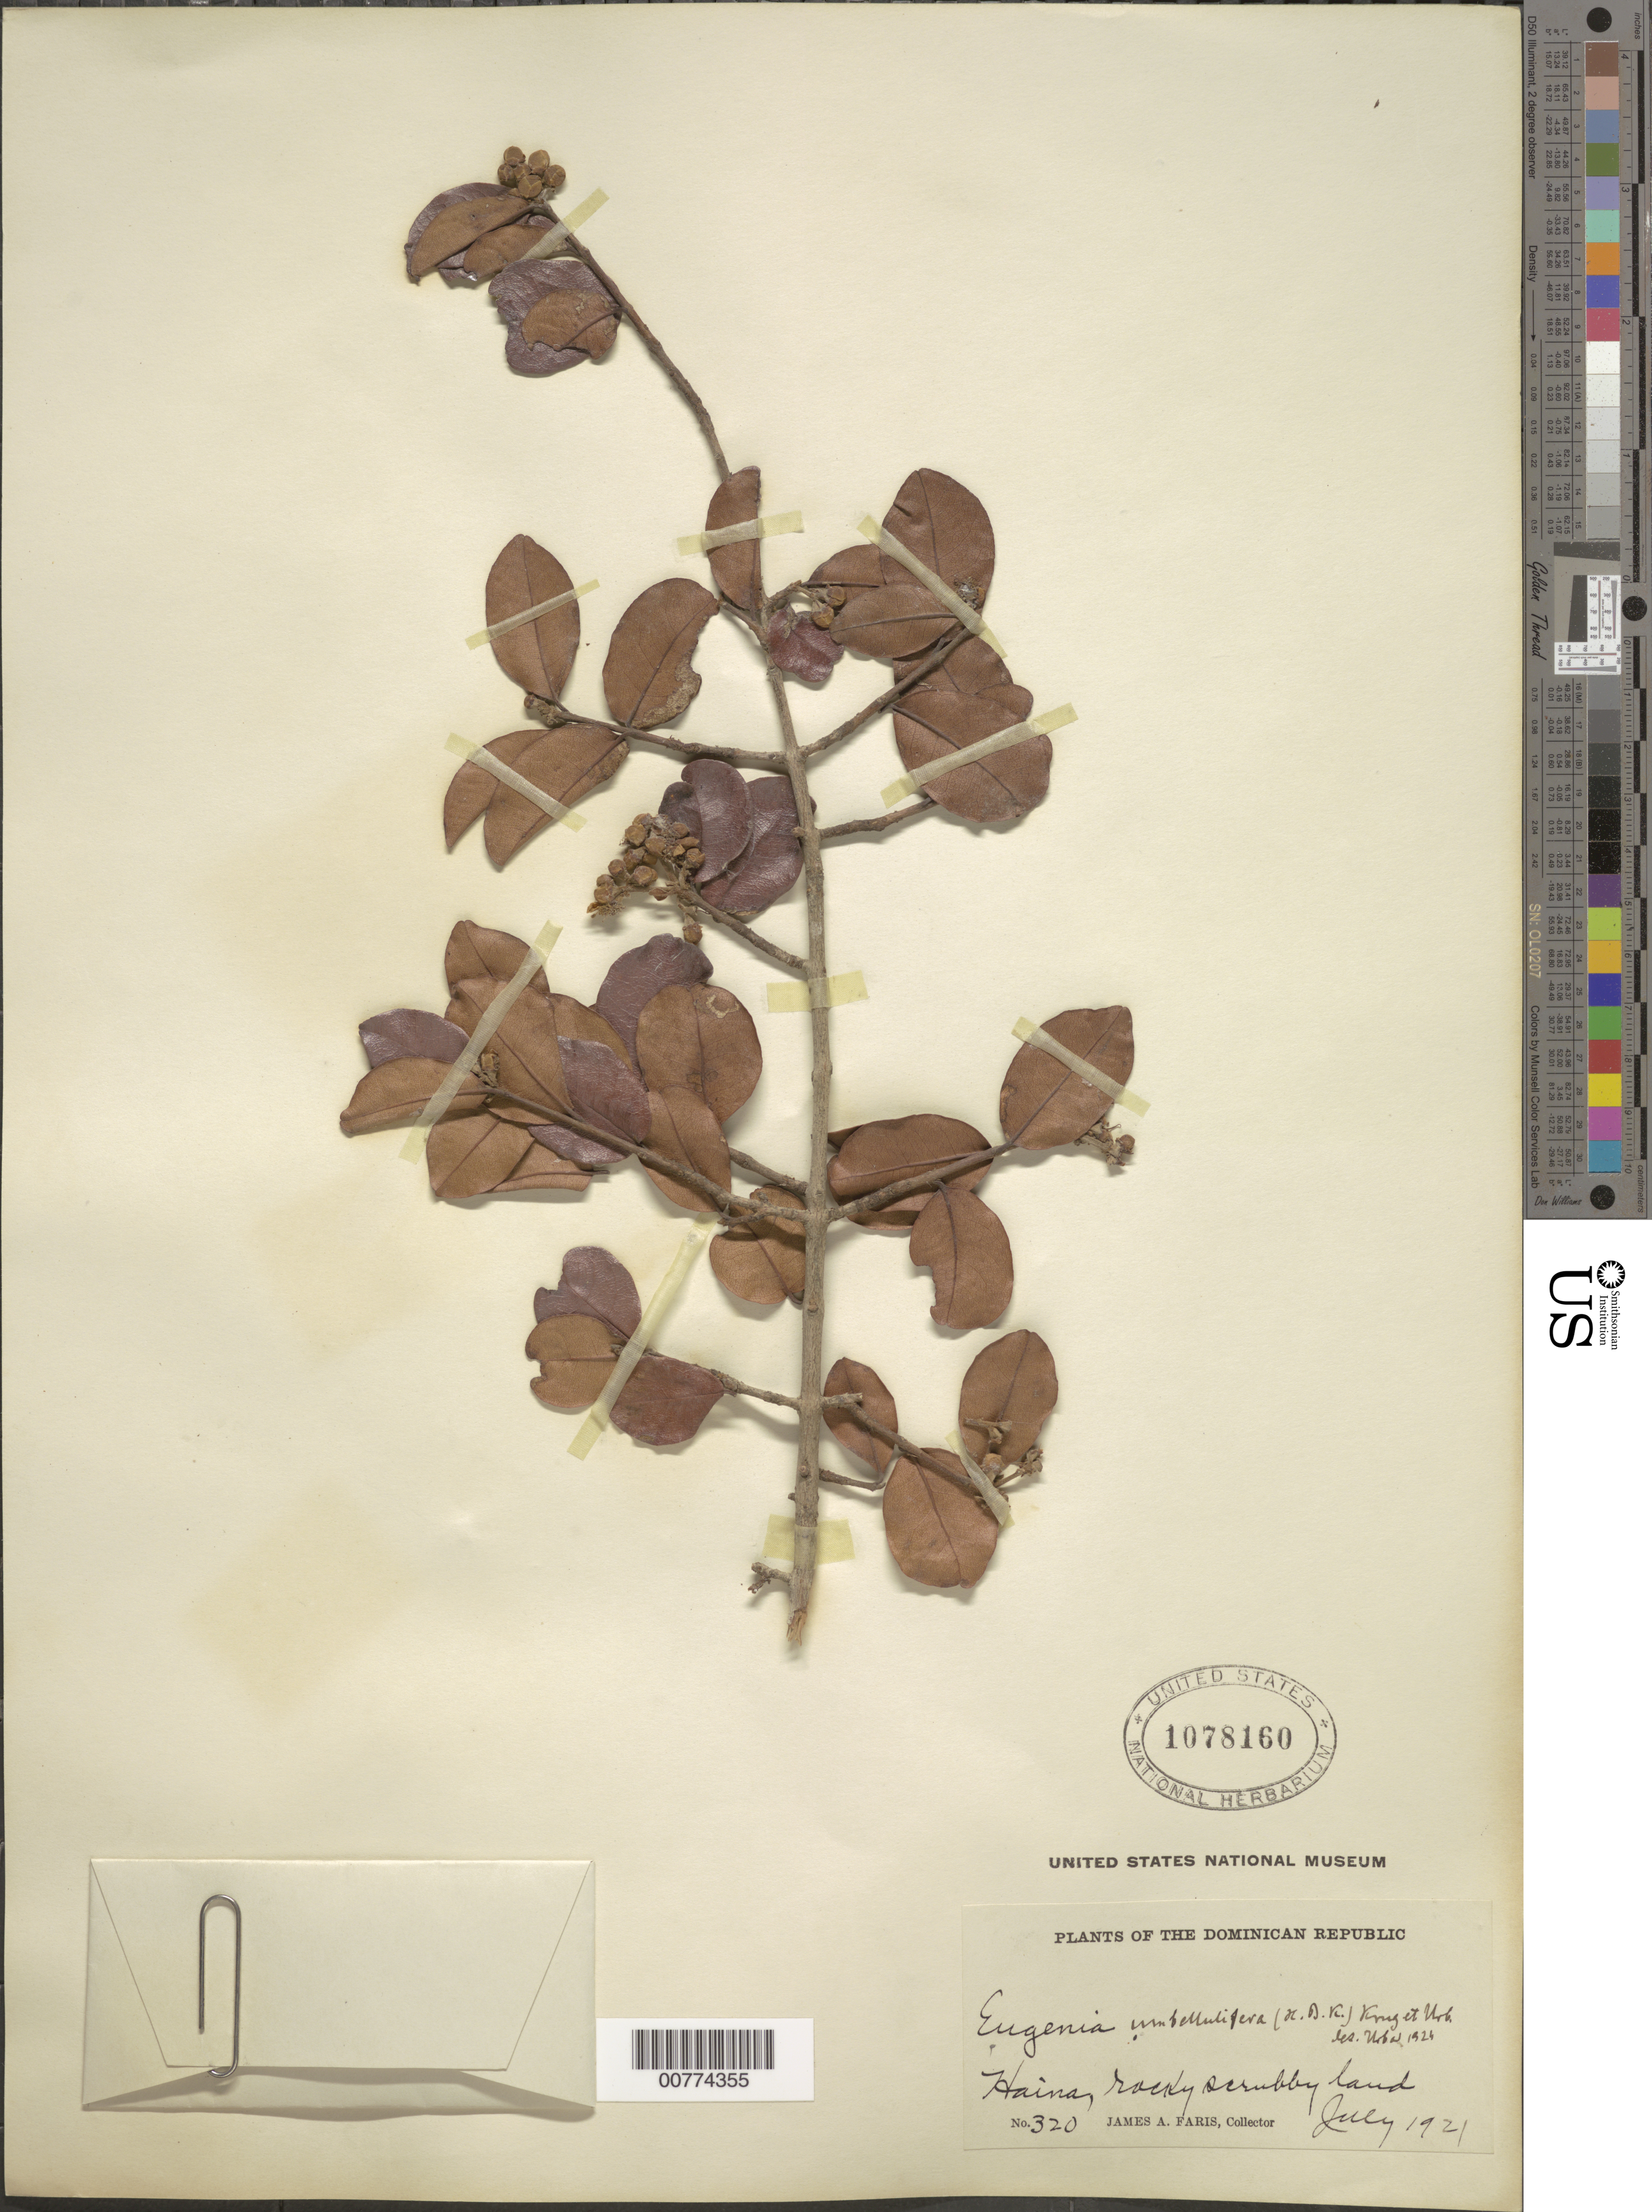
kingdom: Plantae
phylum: Tracheophyta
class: Magnoliopsida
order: Myrtales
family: Myrtaceae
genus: Pseudanamomis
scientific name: Pseudanamomis umbellulifera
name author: (Kunth) Kausel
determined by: Urban, Ignatz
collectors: J. Faris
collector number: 320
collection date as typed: Jul 1910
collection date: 1910-07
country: Dominican Republic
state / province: San Cristóbal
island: Hispaniola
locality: Haina.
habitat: Rocky scrubby land.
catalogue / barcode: US 1078160